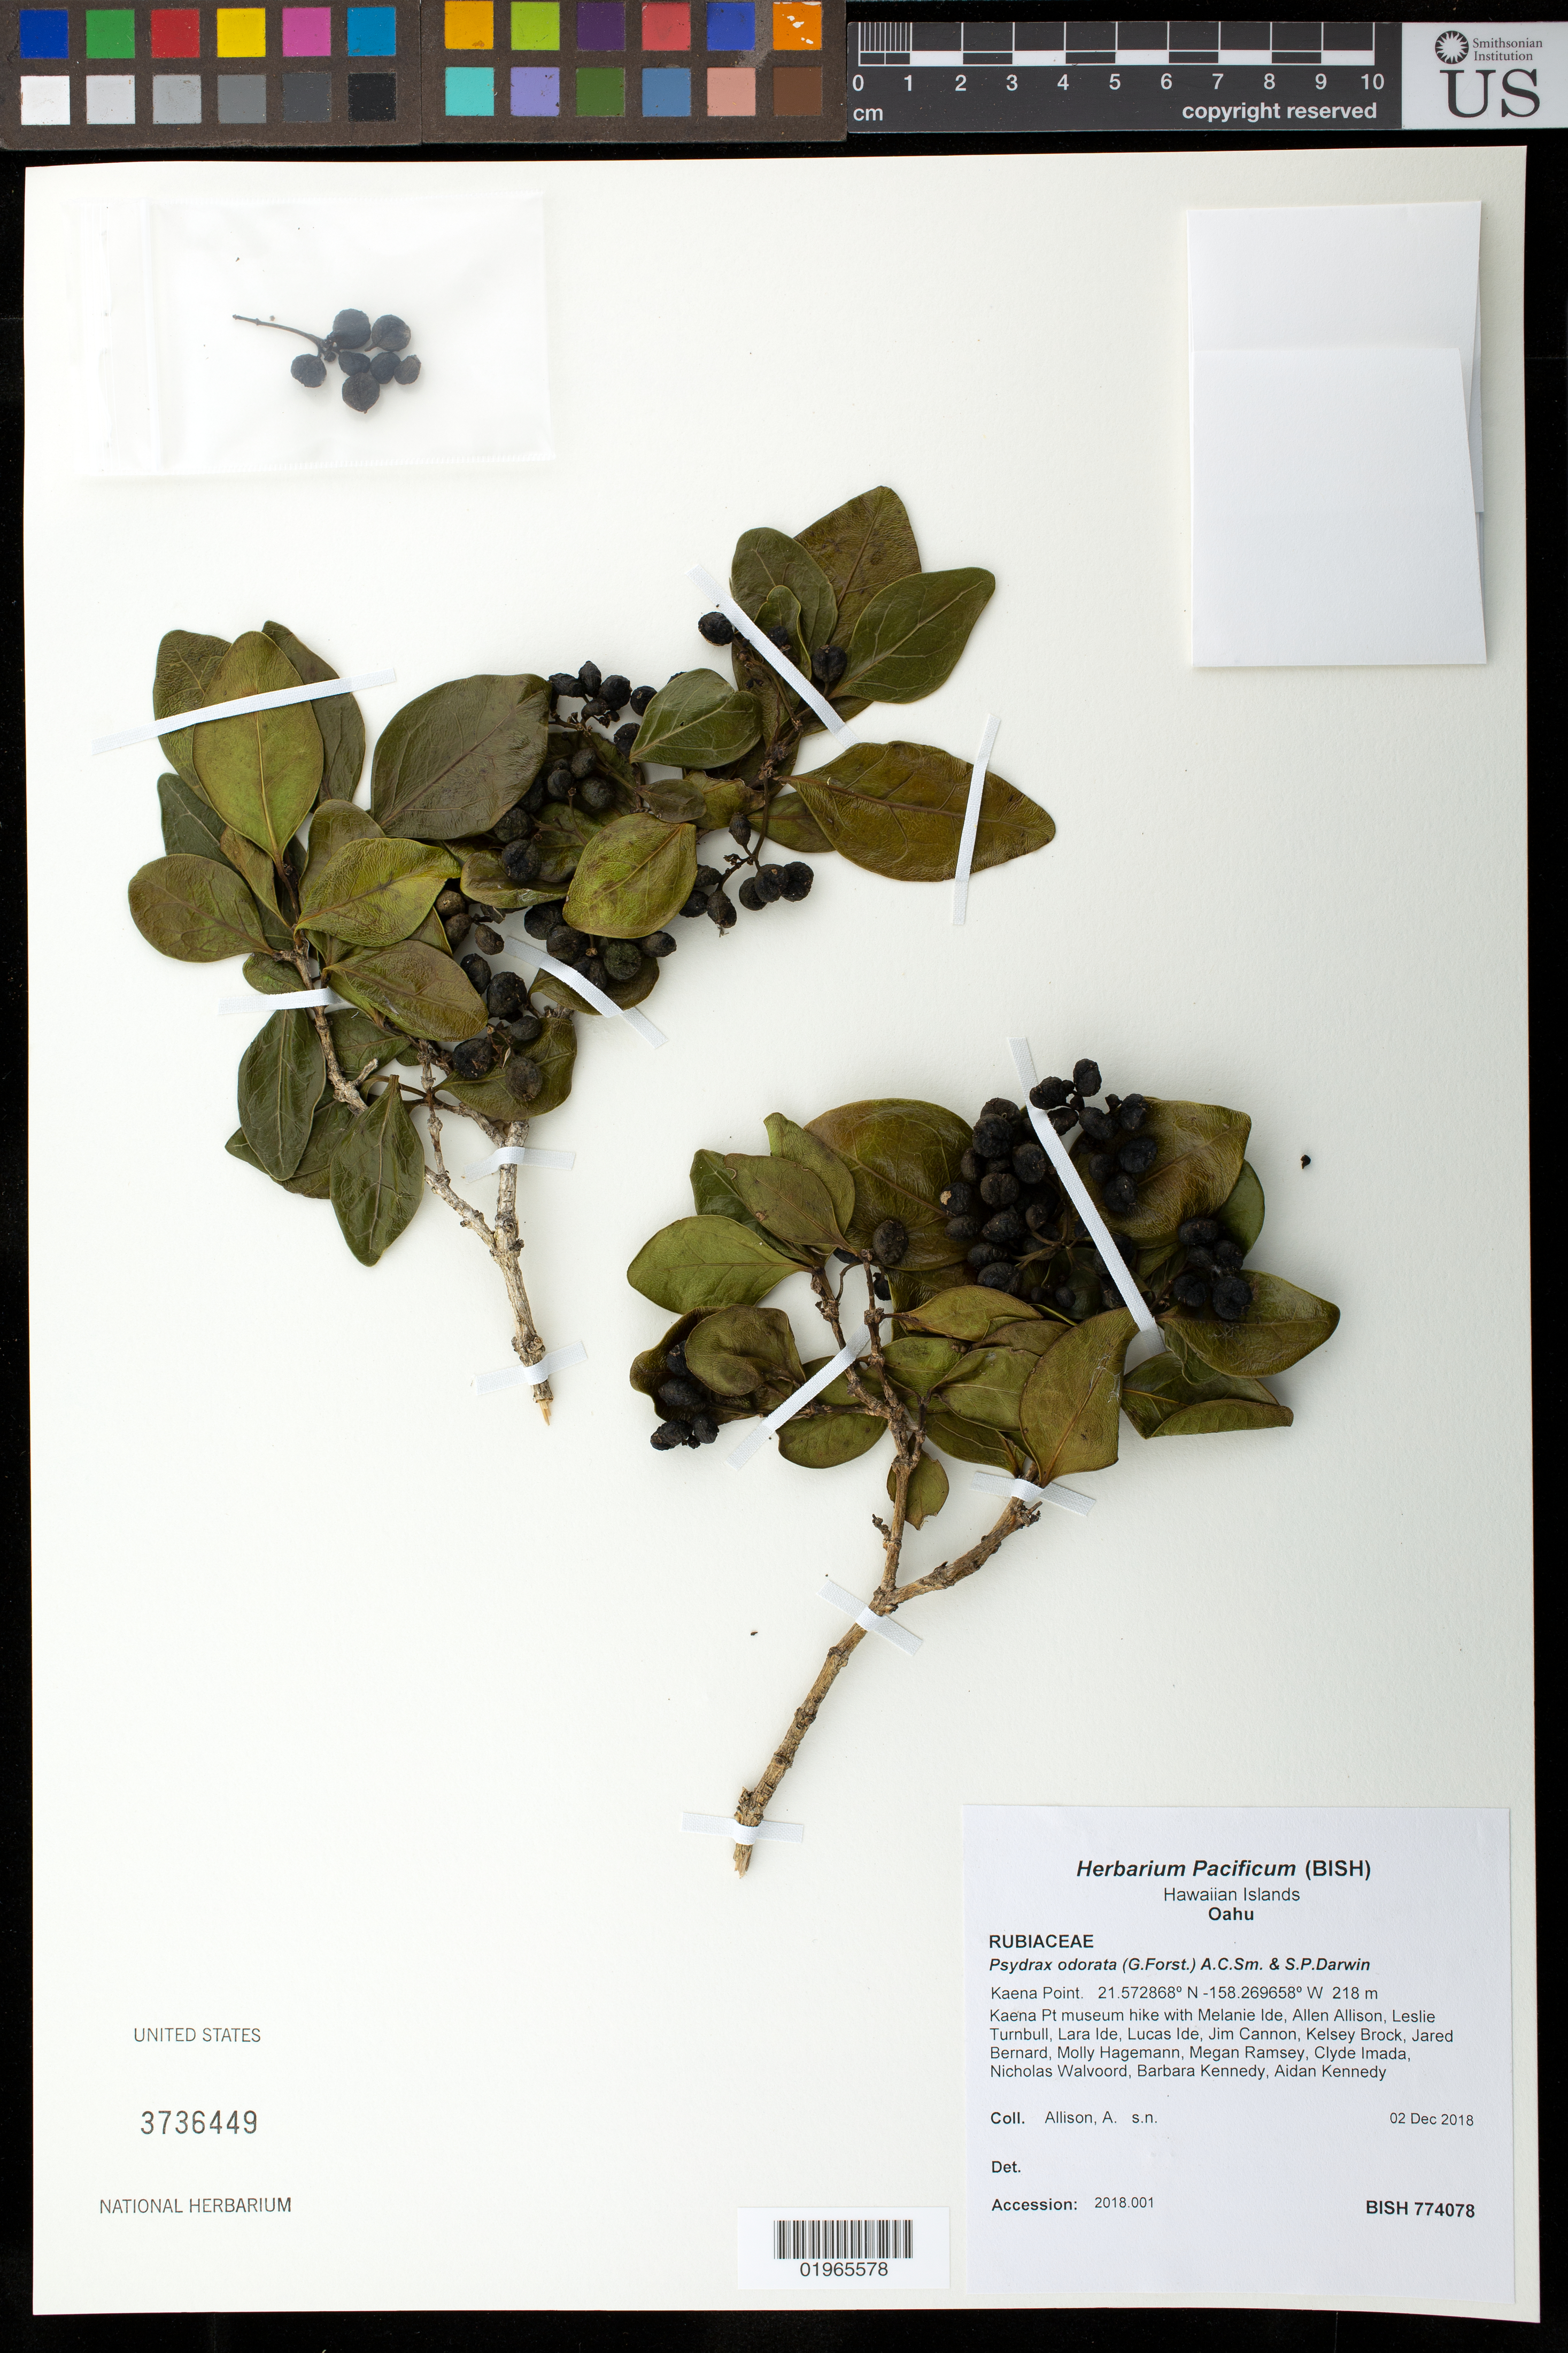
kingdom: Plantae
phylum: Tracheophyta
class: Magnoliopsida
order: Gentianales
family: Rubiaceae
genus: Psydrax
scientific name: Psydrax odorata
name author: (G. Forst.) A.C. Sm. & S.P. Darwin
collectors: A. Allison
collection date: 2018-12-02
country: United States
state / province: Hawaii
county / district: Honolulu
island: Oahu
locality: Kaena Point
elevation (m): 218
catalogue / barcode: US 3736449